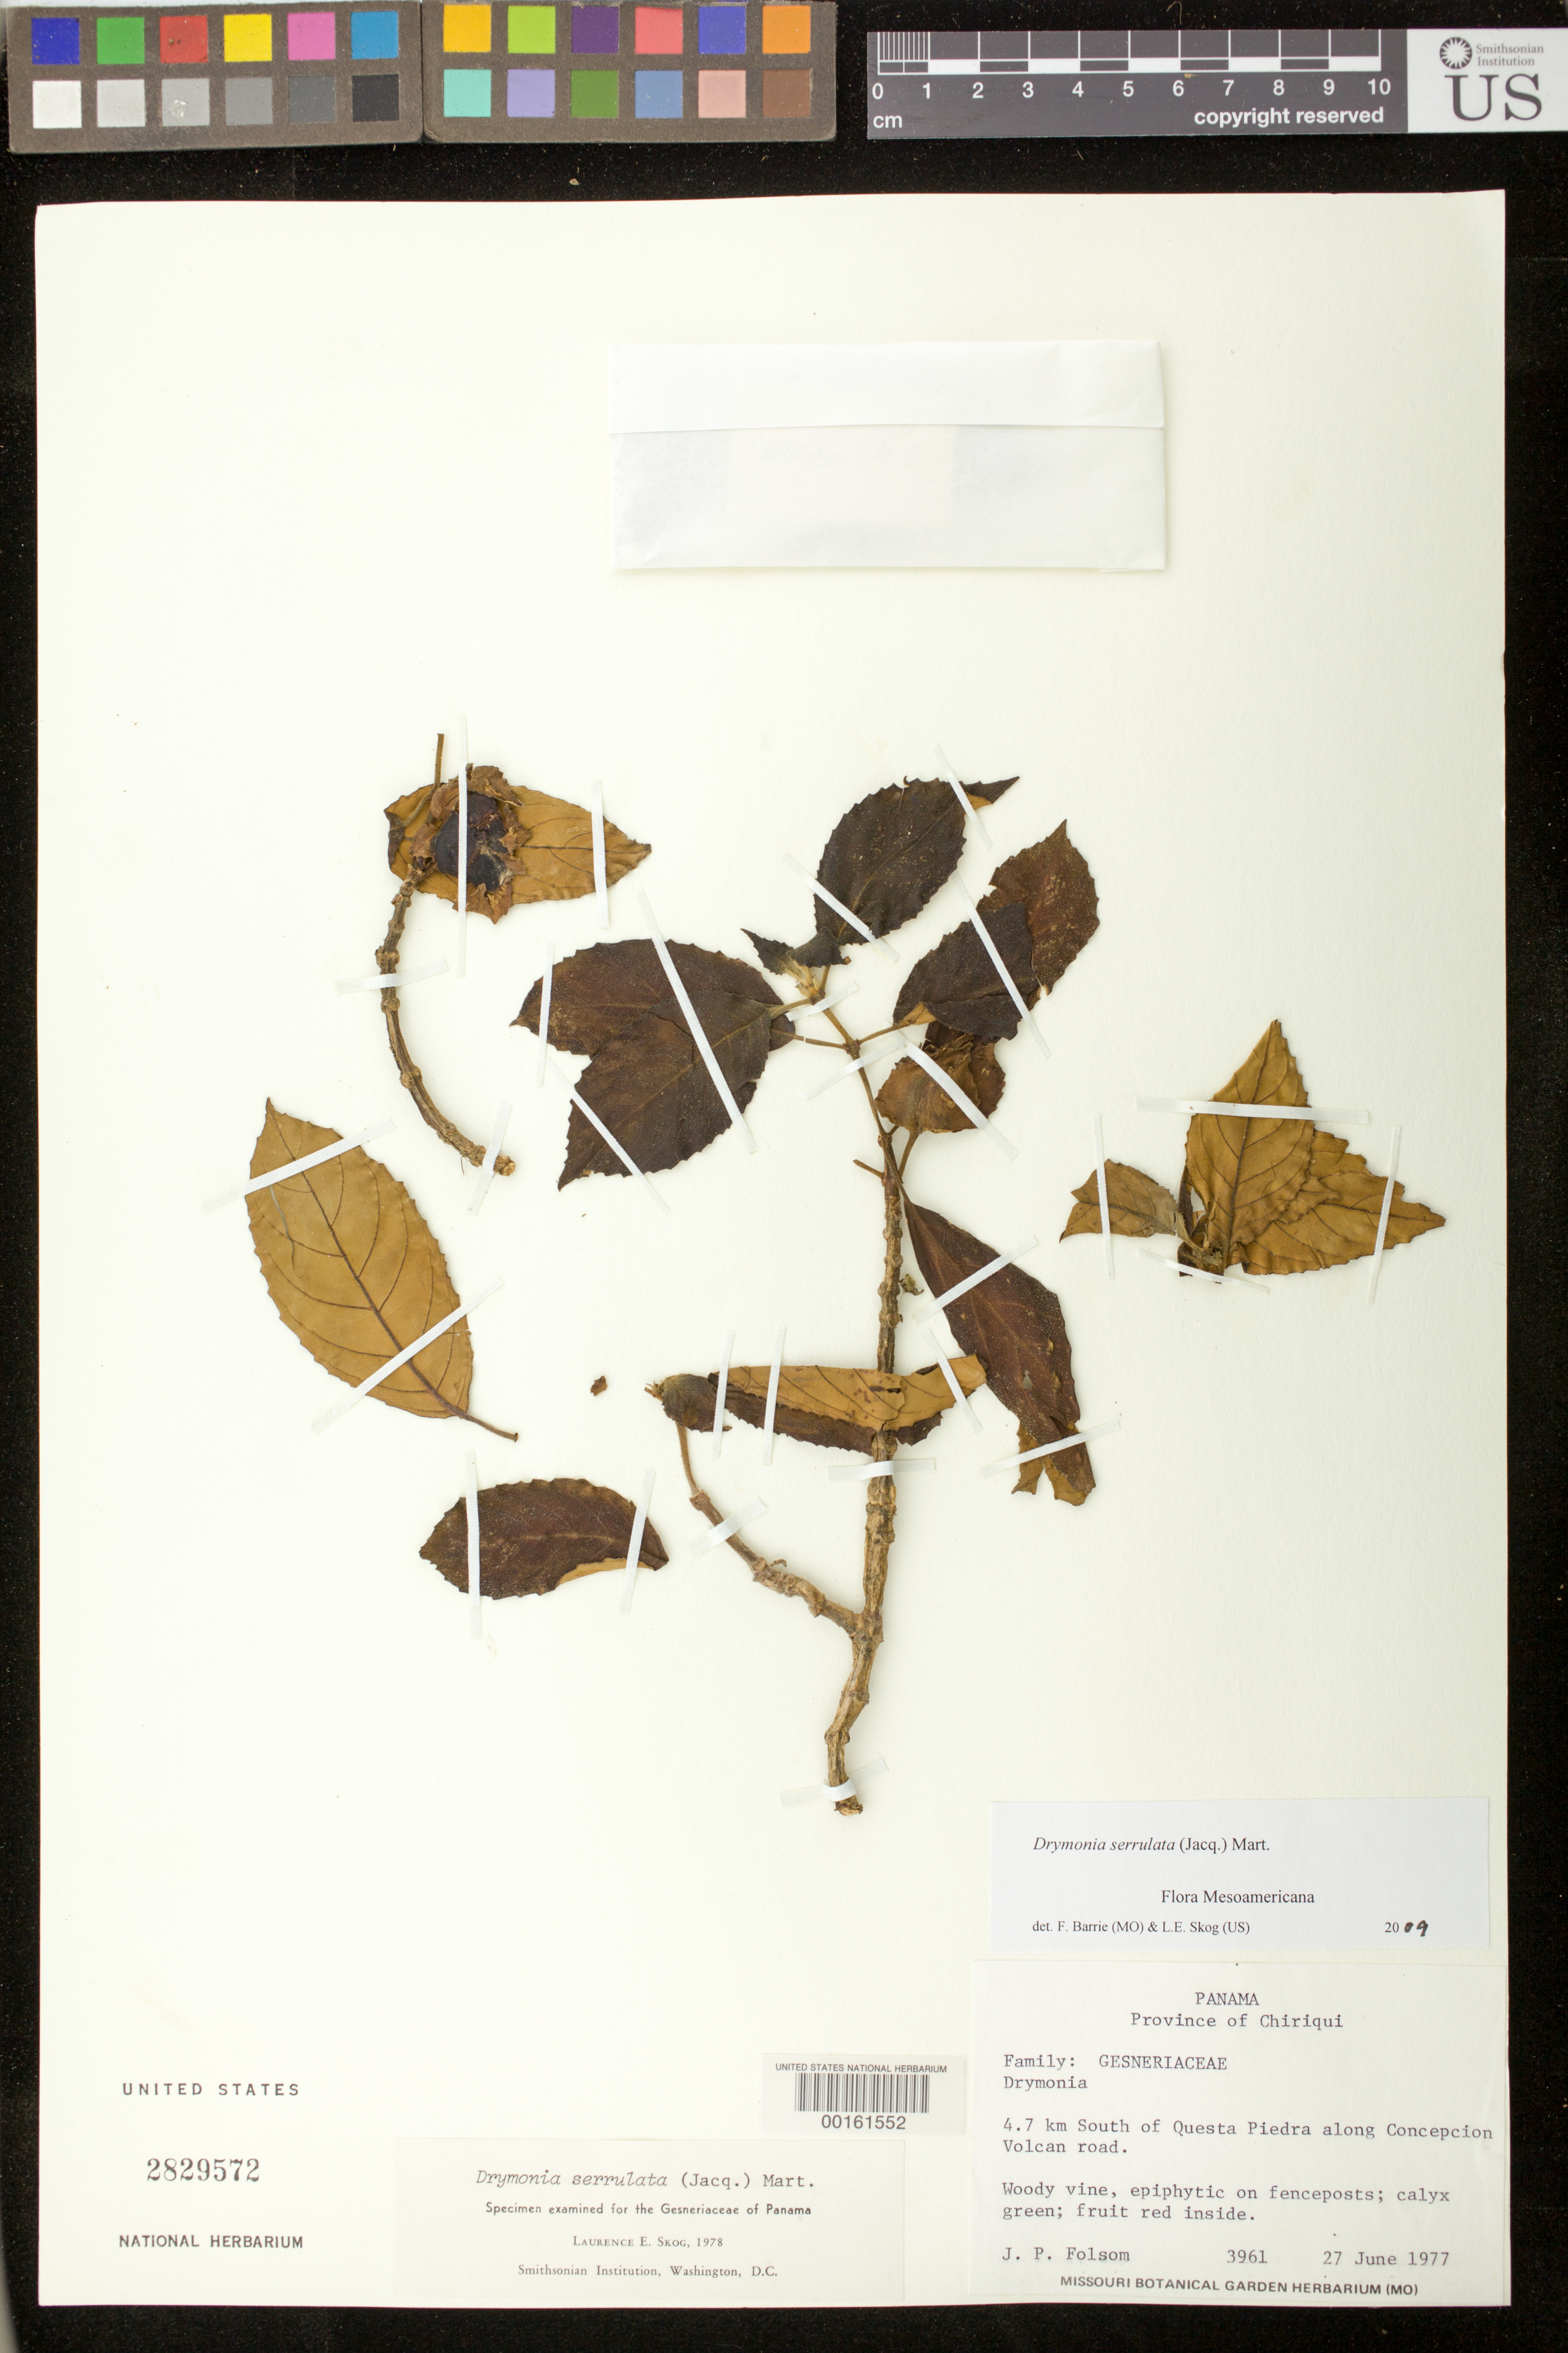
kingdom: Plantae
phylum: Tracheophyta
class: Magnoliopsida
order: Lamiales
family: Gesneriaceae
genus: Drymonia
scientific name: Drymonia serrulata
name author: (Jacq.) Mart.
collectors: J. P. Folsom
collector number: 3961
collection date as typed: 27 Jun 1977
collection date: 1977-06-27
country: Panama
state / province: Chiriquí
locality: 4.7 km S of Questa Piedra along Concepcion Volcan road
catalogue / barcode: US 2829572